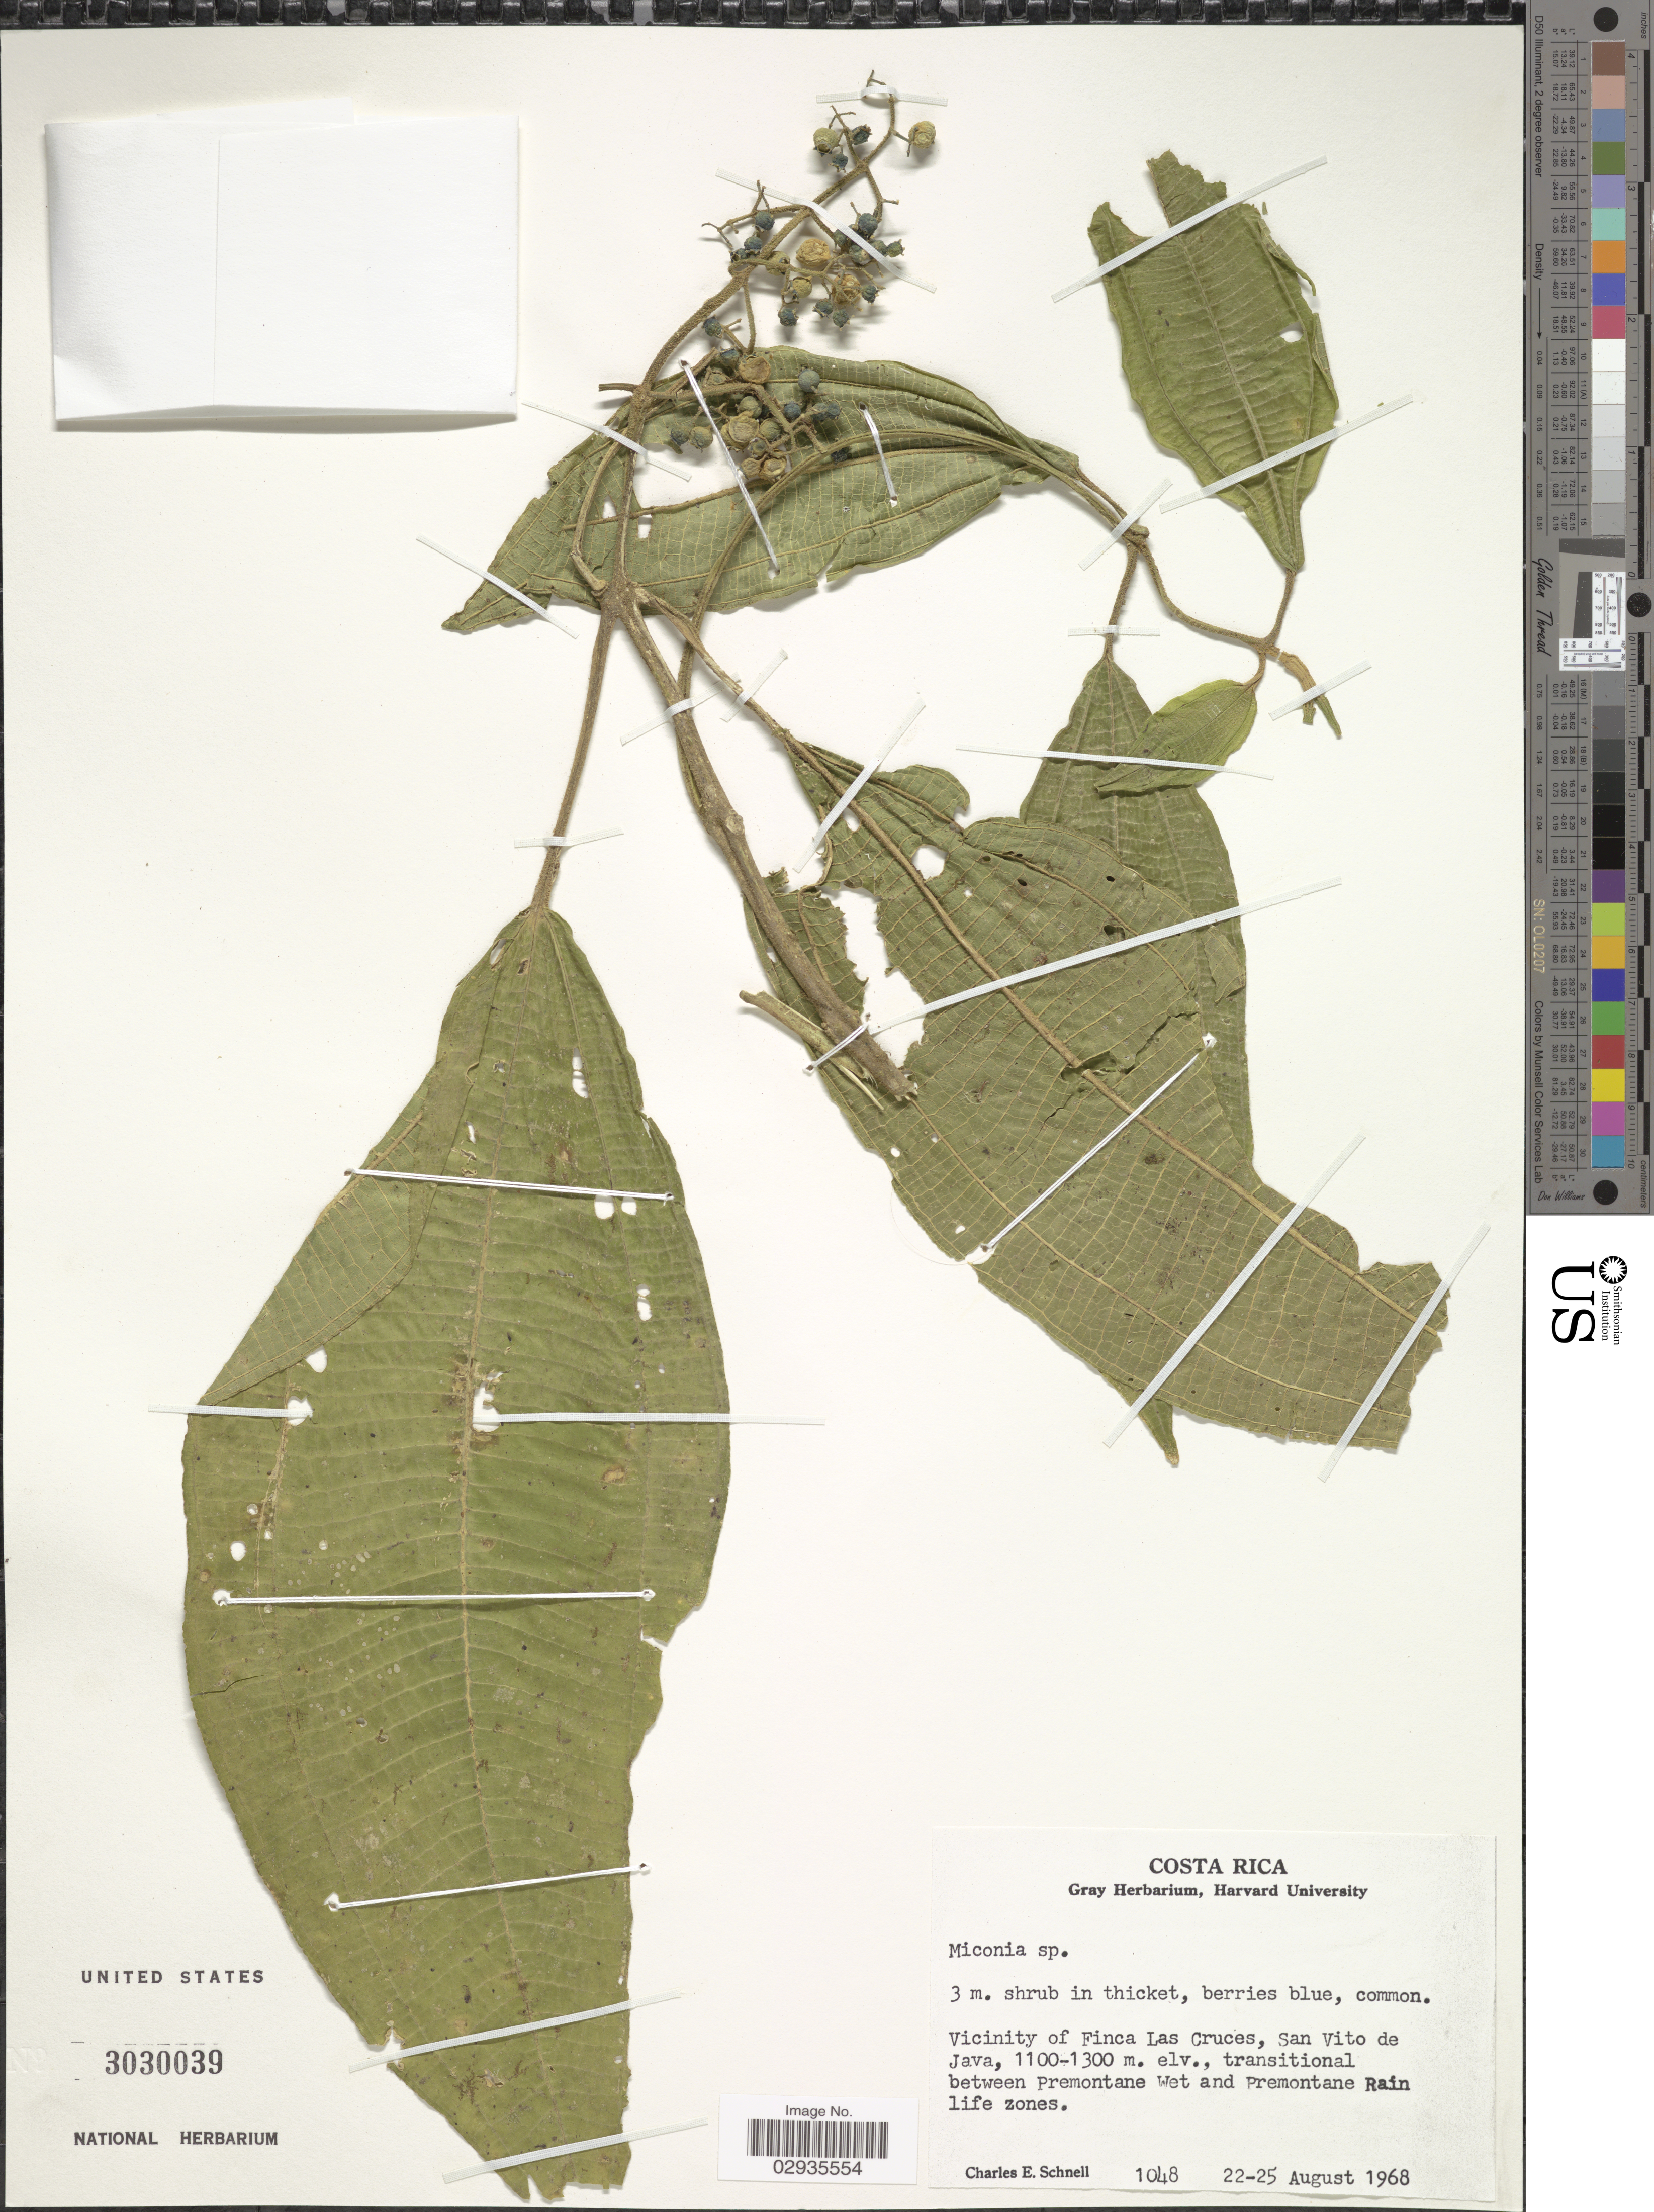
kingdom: Plantae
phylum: Tracheophyta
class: Magnoliopsida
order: Myrtales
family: Melastomataceae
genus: Miconia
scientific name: Miconia sp.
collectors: C. Schnell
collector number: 1048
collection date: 1968-08-22/1968-08-25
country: Costa Rica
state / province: Puntarenas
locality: Vicinity of Finca Las Cruces, San Vito de Java, Transitional between Premontane Wet and Premontane Rain life zones.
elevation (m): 1100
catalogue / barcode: US 3030039